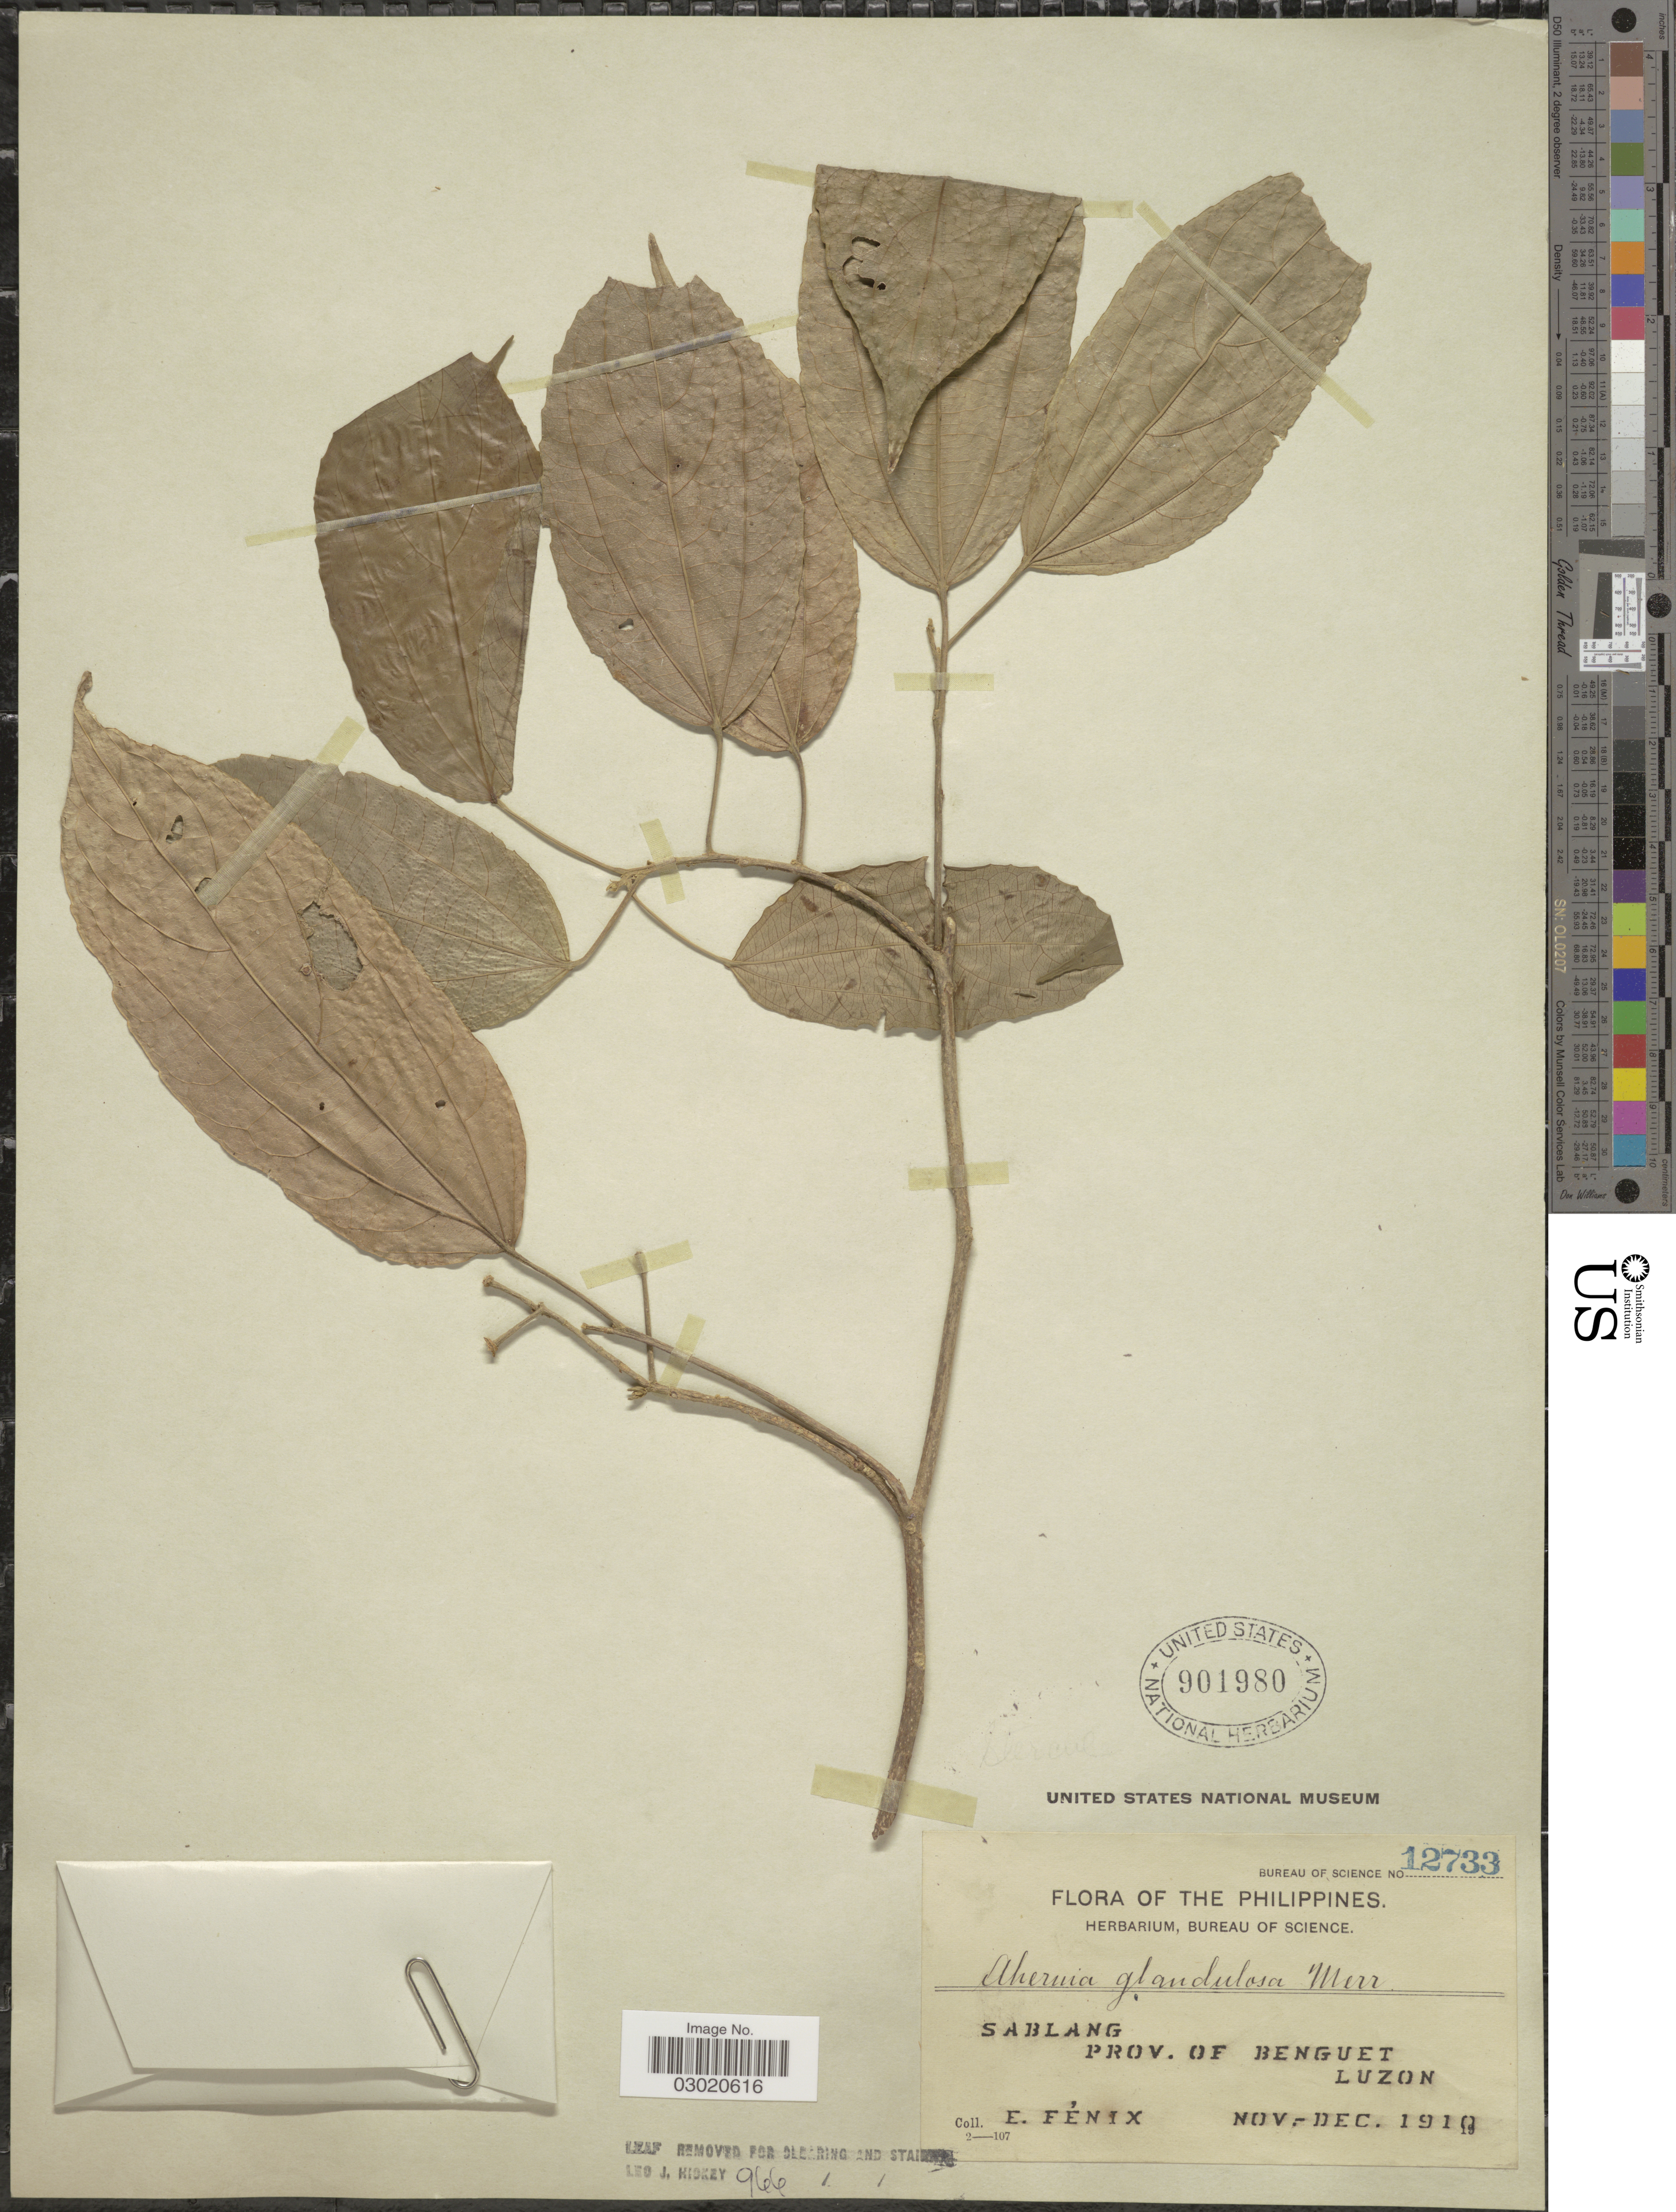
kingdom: Plantae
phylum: Tracheophyta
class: Magnoliopsida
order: Malpighiales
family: Achariaceae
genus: Ahernia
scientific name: Ahernia glandulosa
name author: Merr.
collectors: E. Fénix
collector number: Bureau of Science 12733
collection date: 1910-11/1910-12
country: Philippines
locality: Sablang, Prov. of Benguet, Luzon.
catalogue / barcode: US 901980